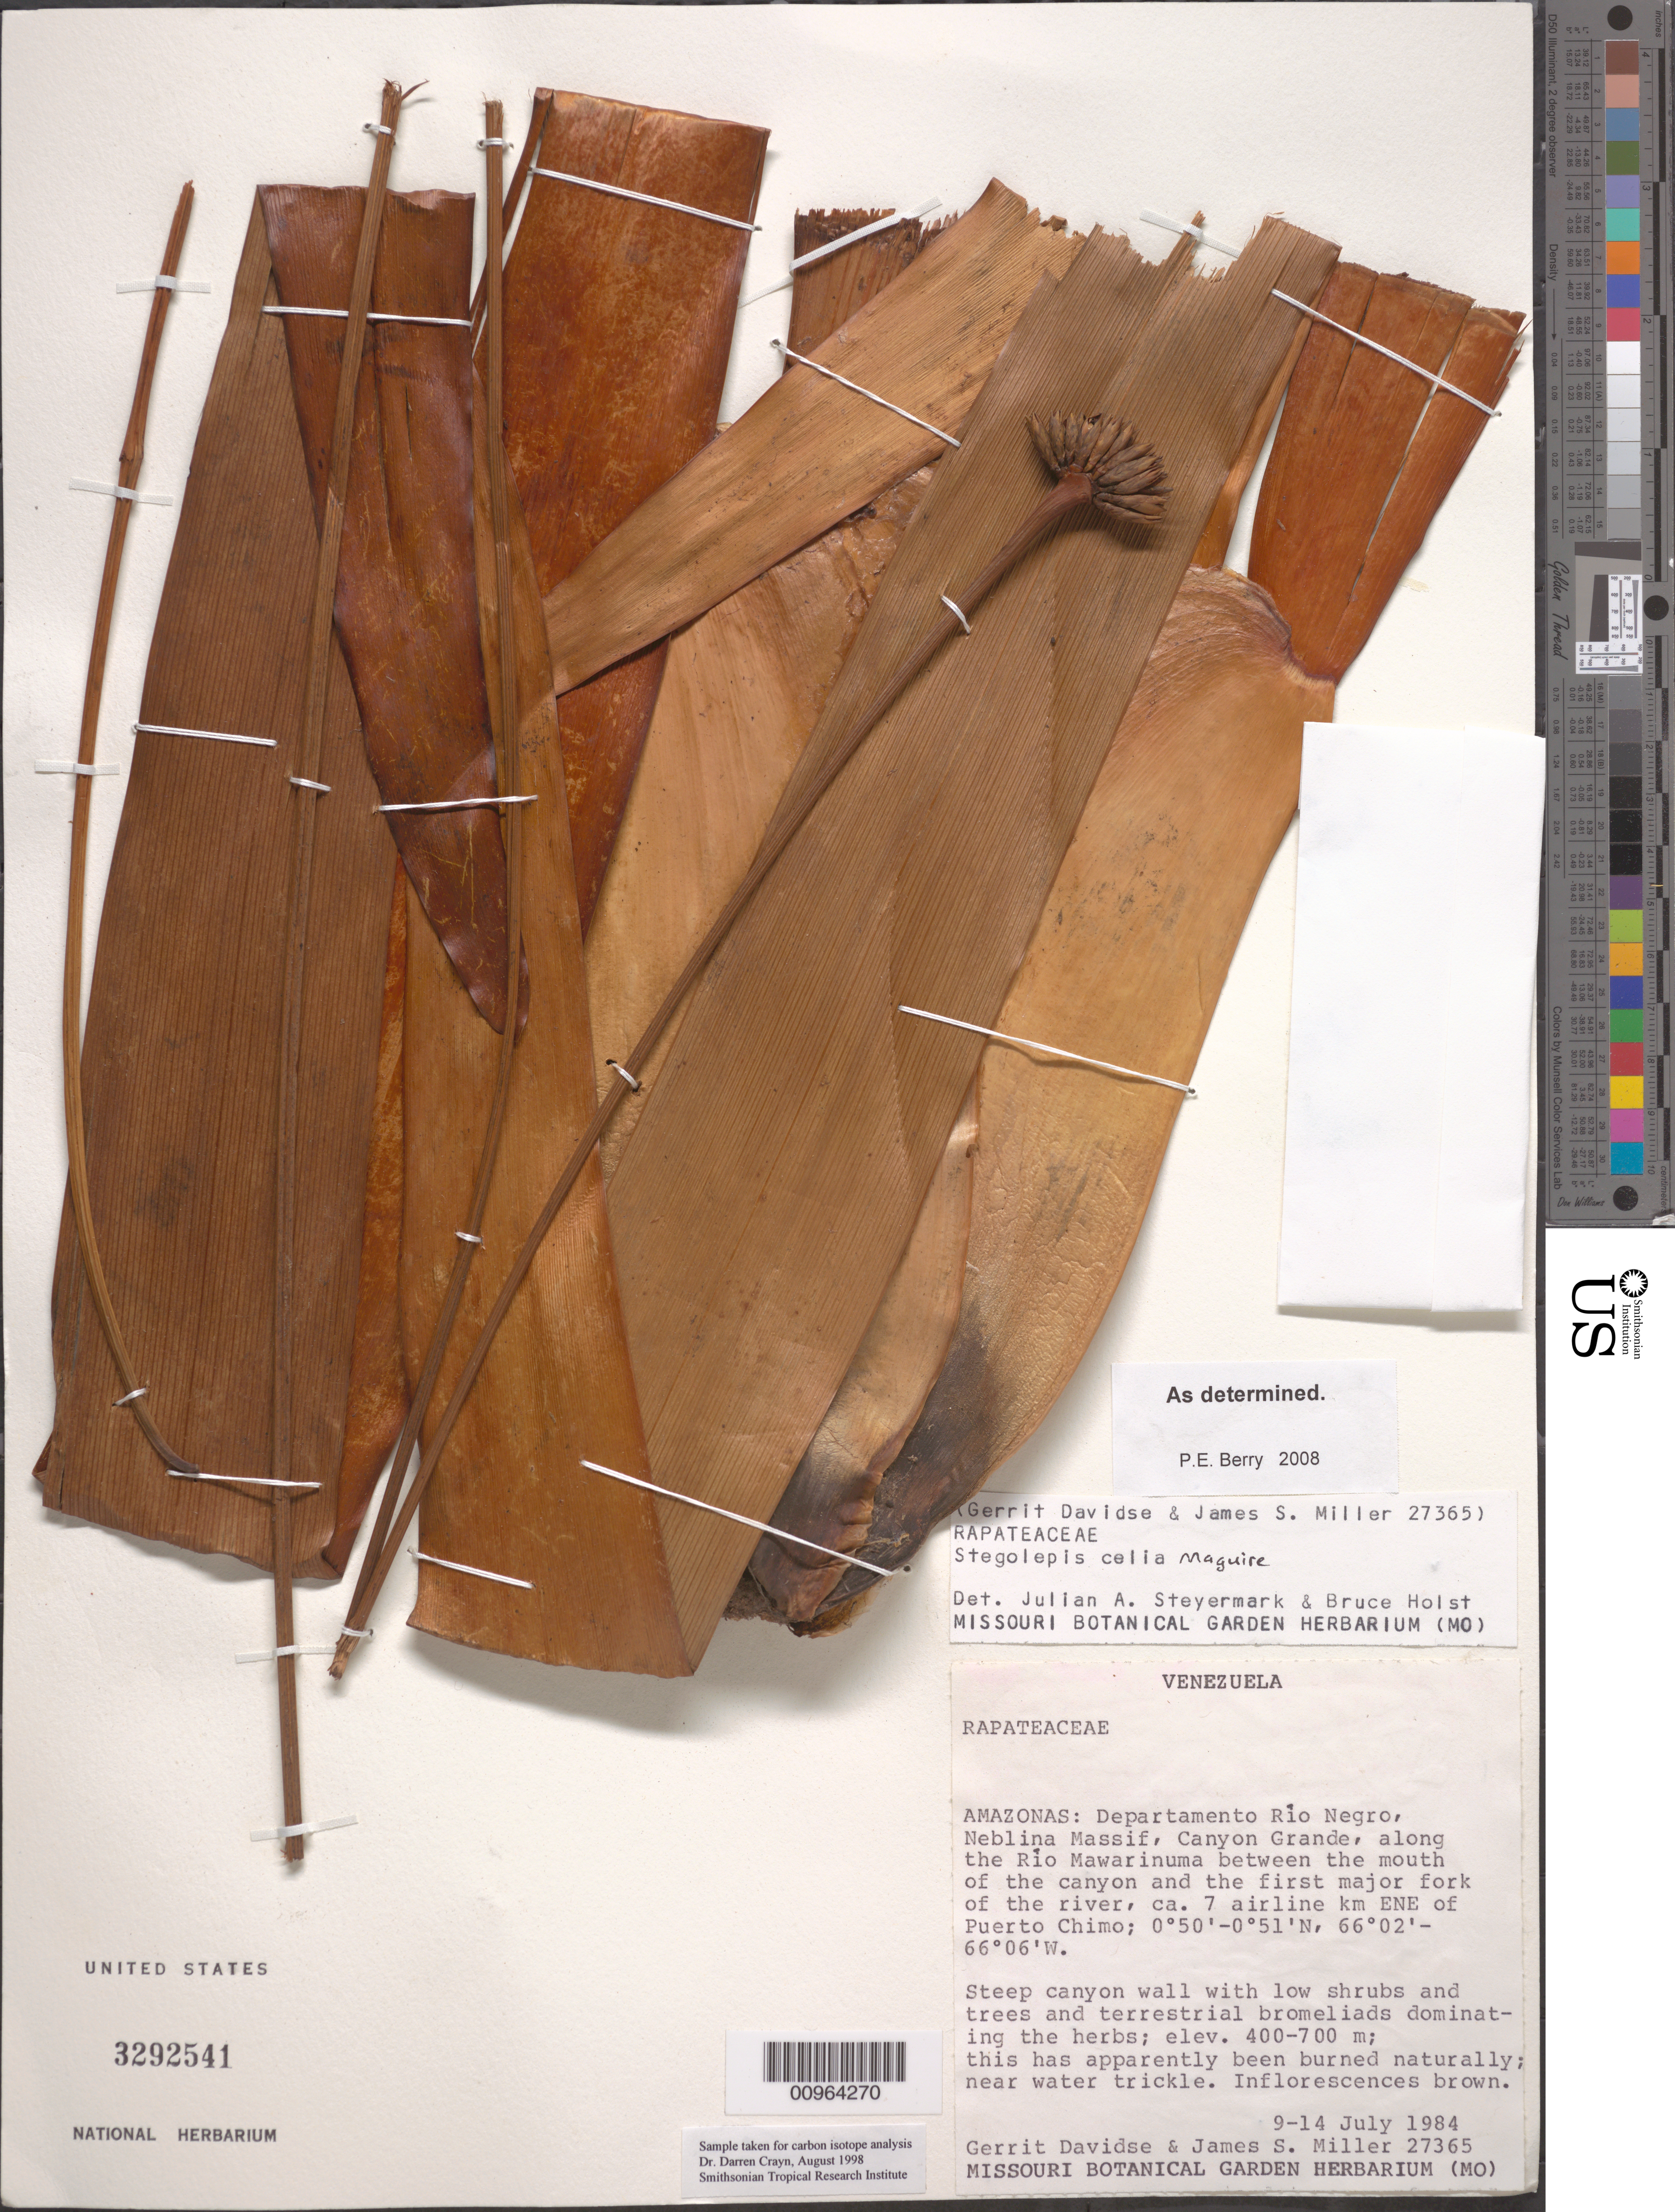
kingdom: Plantae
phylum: Tracheophyta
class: Liliopsida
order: Poales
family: Rapateaceae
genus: Stegolepis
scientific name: Stegolepis celiae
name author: Maguire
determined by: Berry, P. E., (WIS), University of Wisconsin - Madison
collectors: G. Davidse & J. S. Miller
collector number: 27365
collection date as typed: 9-Jul-84 to 14-Jul-84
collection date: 1984-07-09/1984-07-14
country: Venezuela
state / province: Amazonas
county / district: Río Negro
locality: Neblina Massif, Canyon Grande, along Río Mawarinuma, 7 airline km E-NE of Puerto Chimo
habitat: Steep canyon wall with low shrubs and trees; bromeliads dominating; apparently been burned naturally; near water trickle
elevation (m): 400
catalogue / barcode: US 3292541